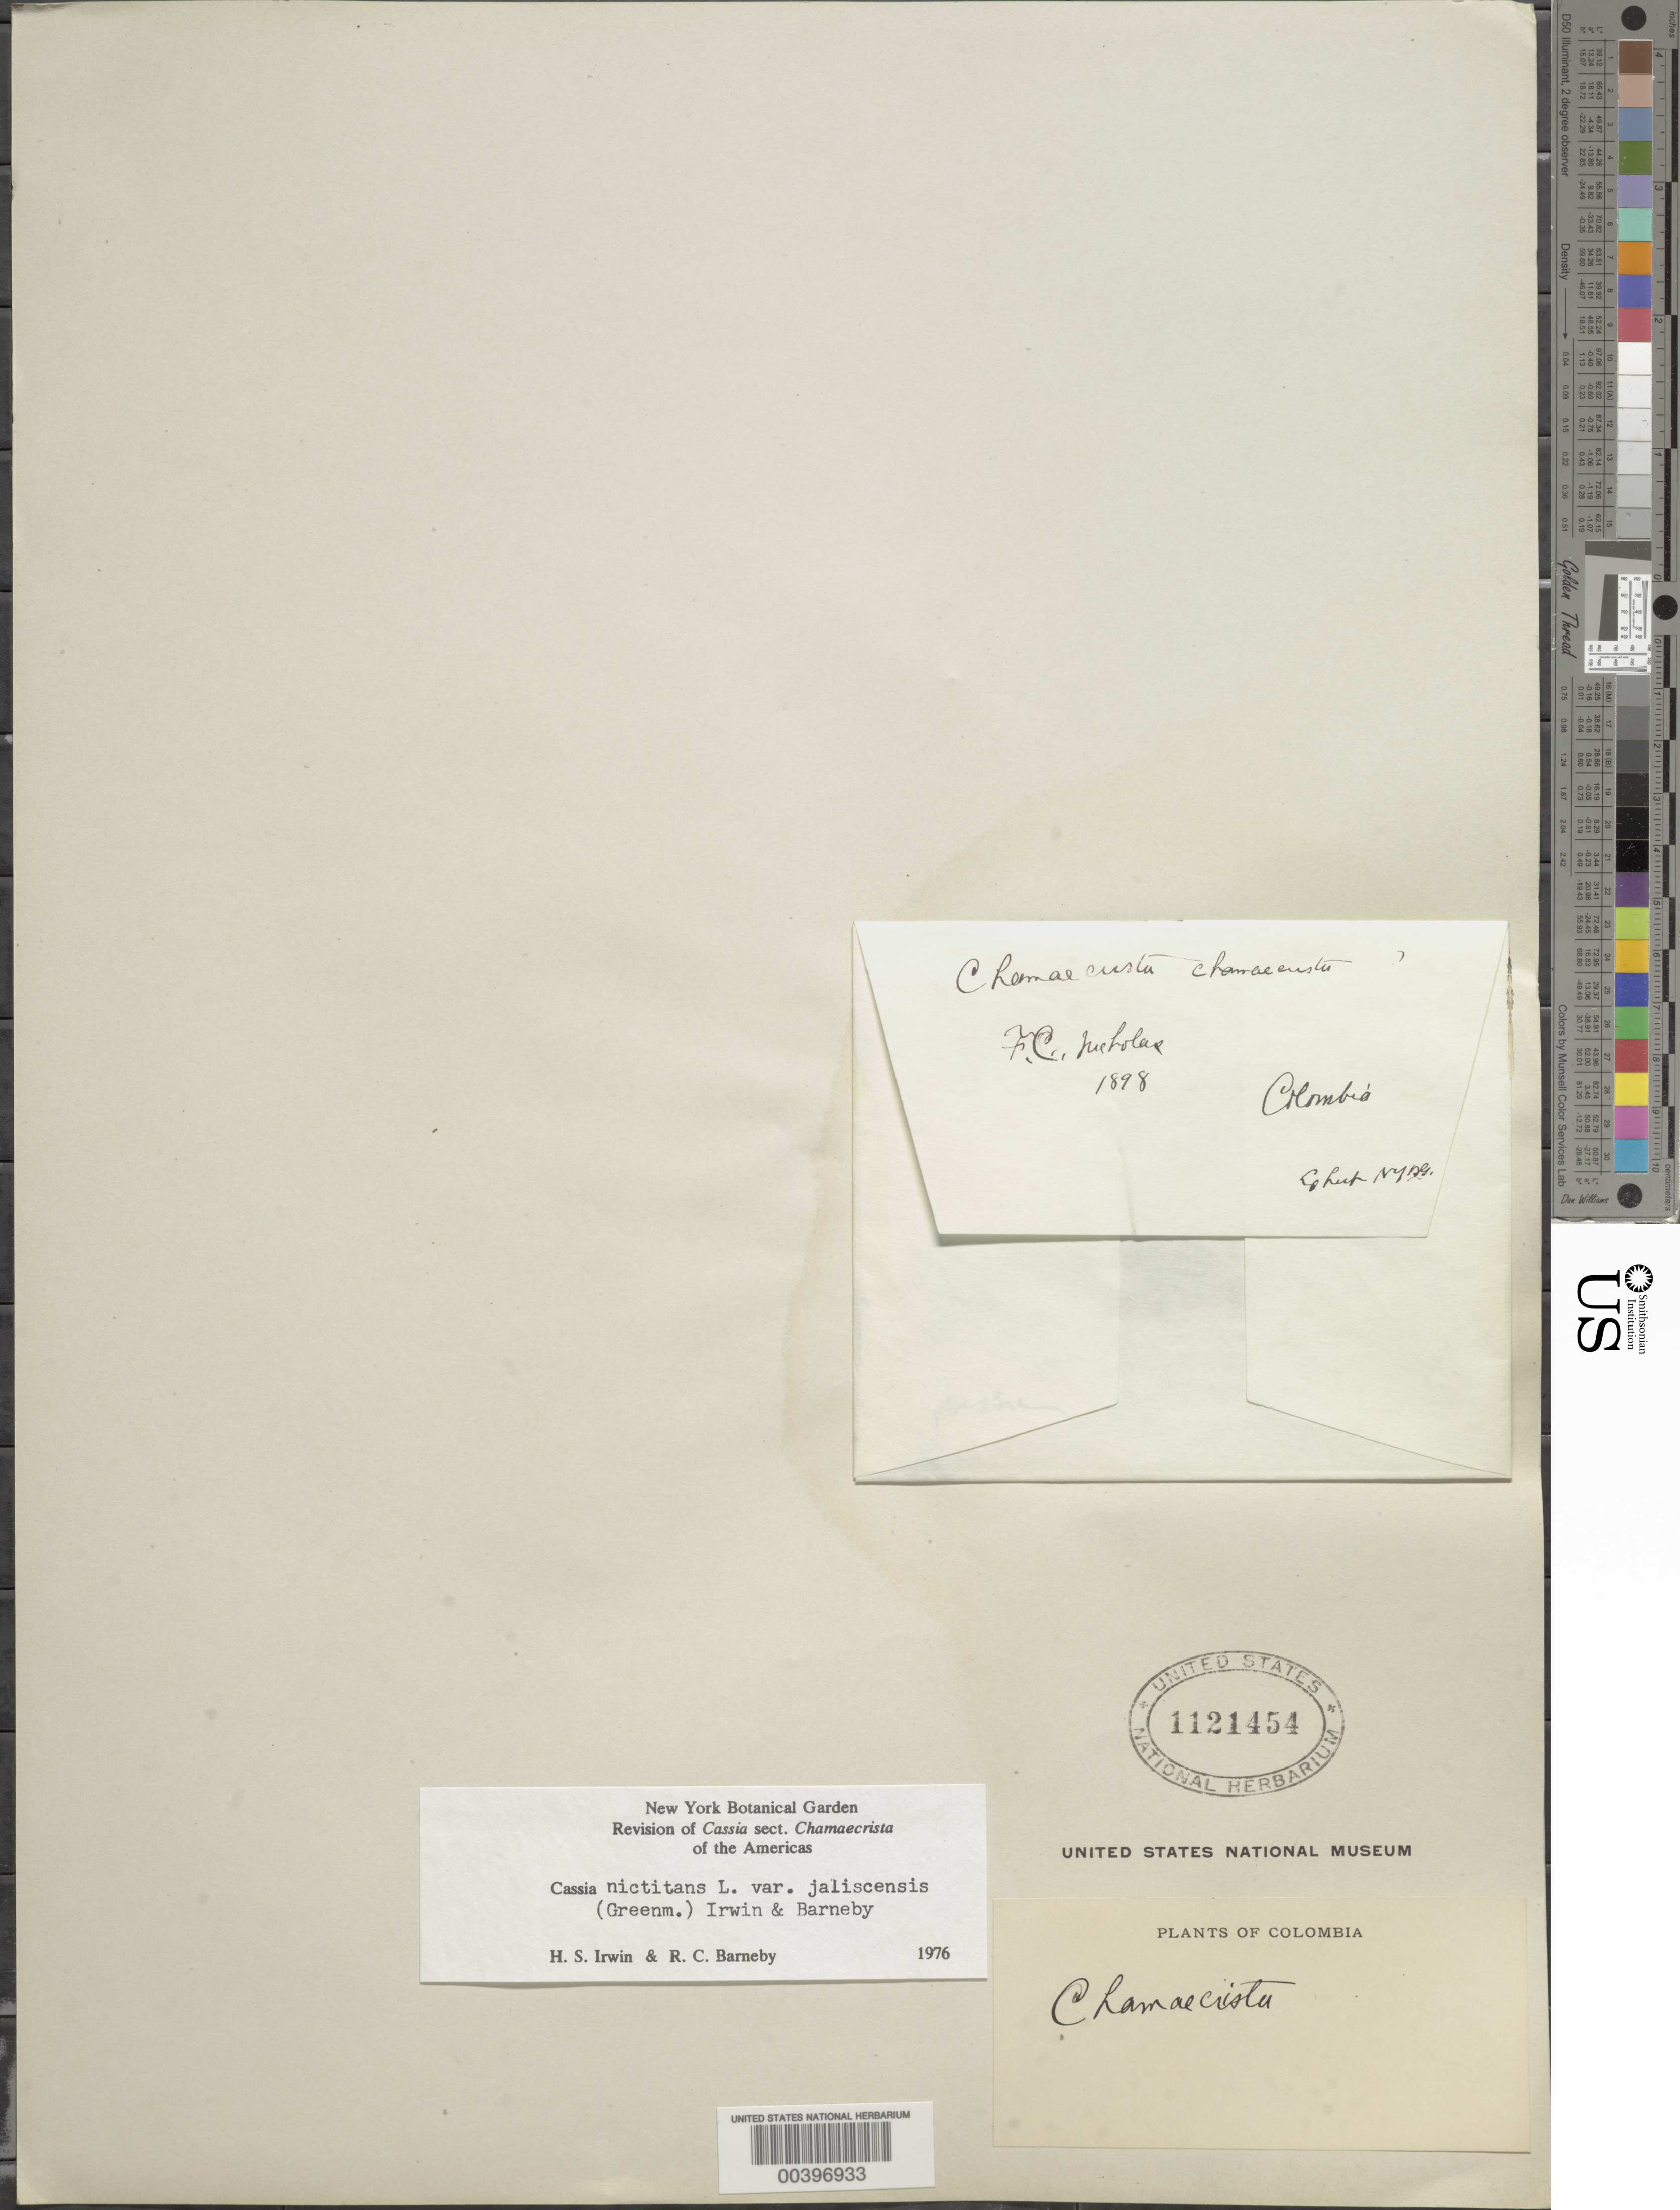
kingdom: Plantae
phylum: Tracheophyta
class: Magnoliopsida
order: Fabales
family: Fabaceae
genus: Chamaecrista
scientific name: Chamaecrista nictitans var. jaliscensis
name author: (Greenm.) H.S. Irwin & Barneby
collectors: F. Nicholas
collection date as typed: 1898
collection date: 1898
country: Colombia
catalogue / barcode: US 1121454